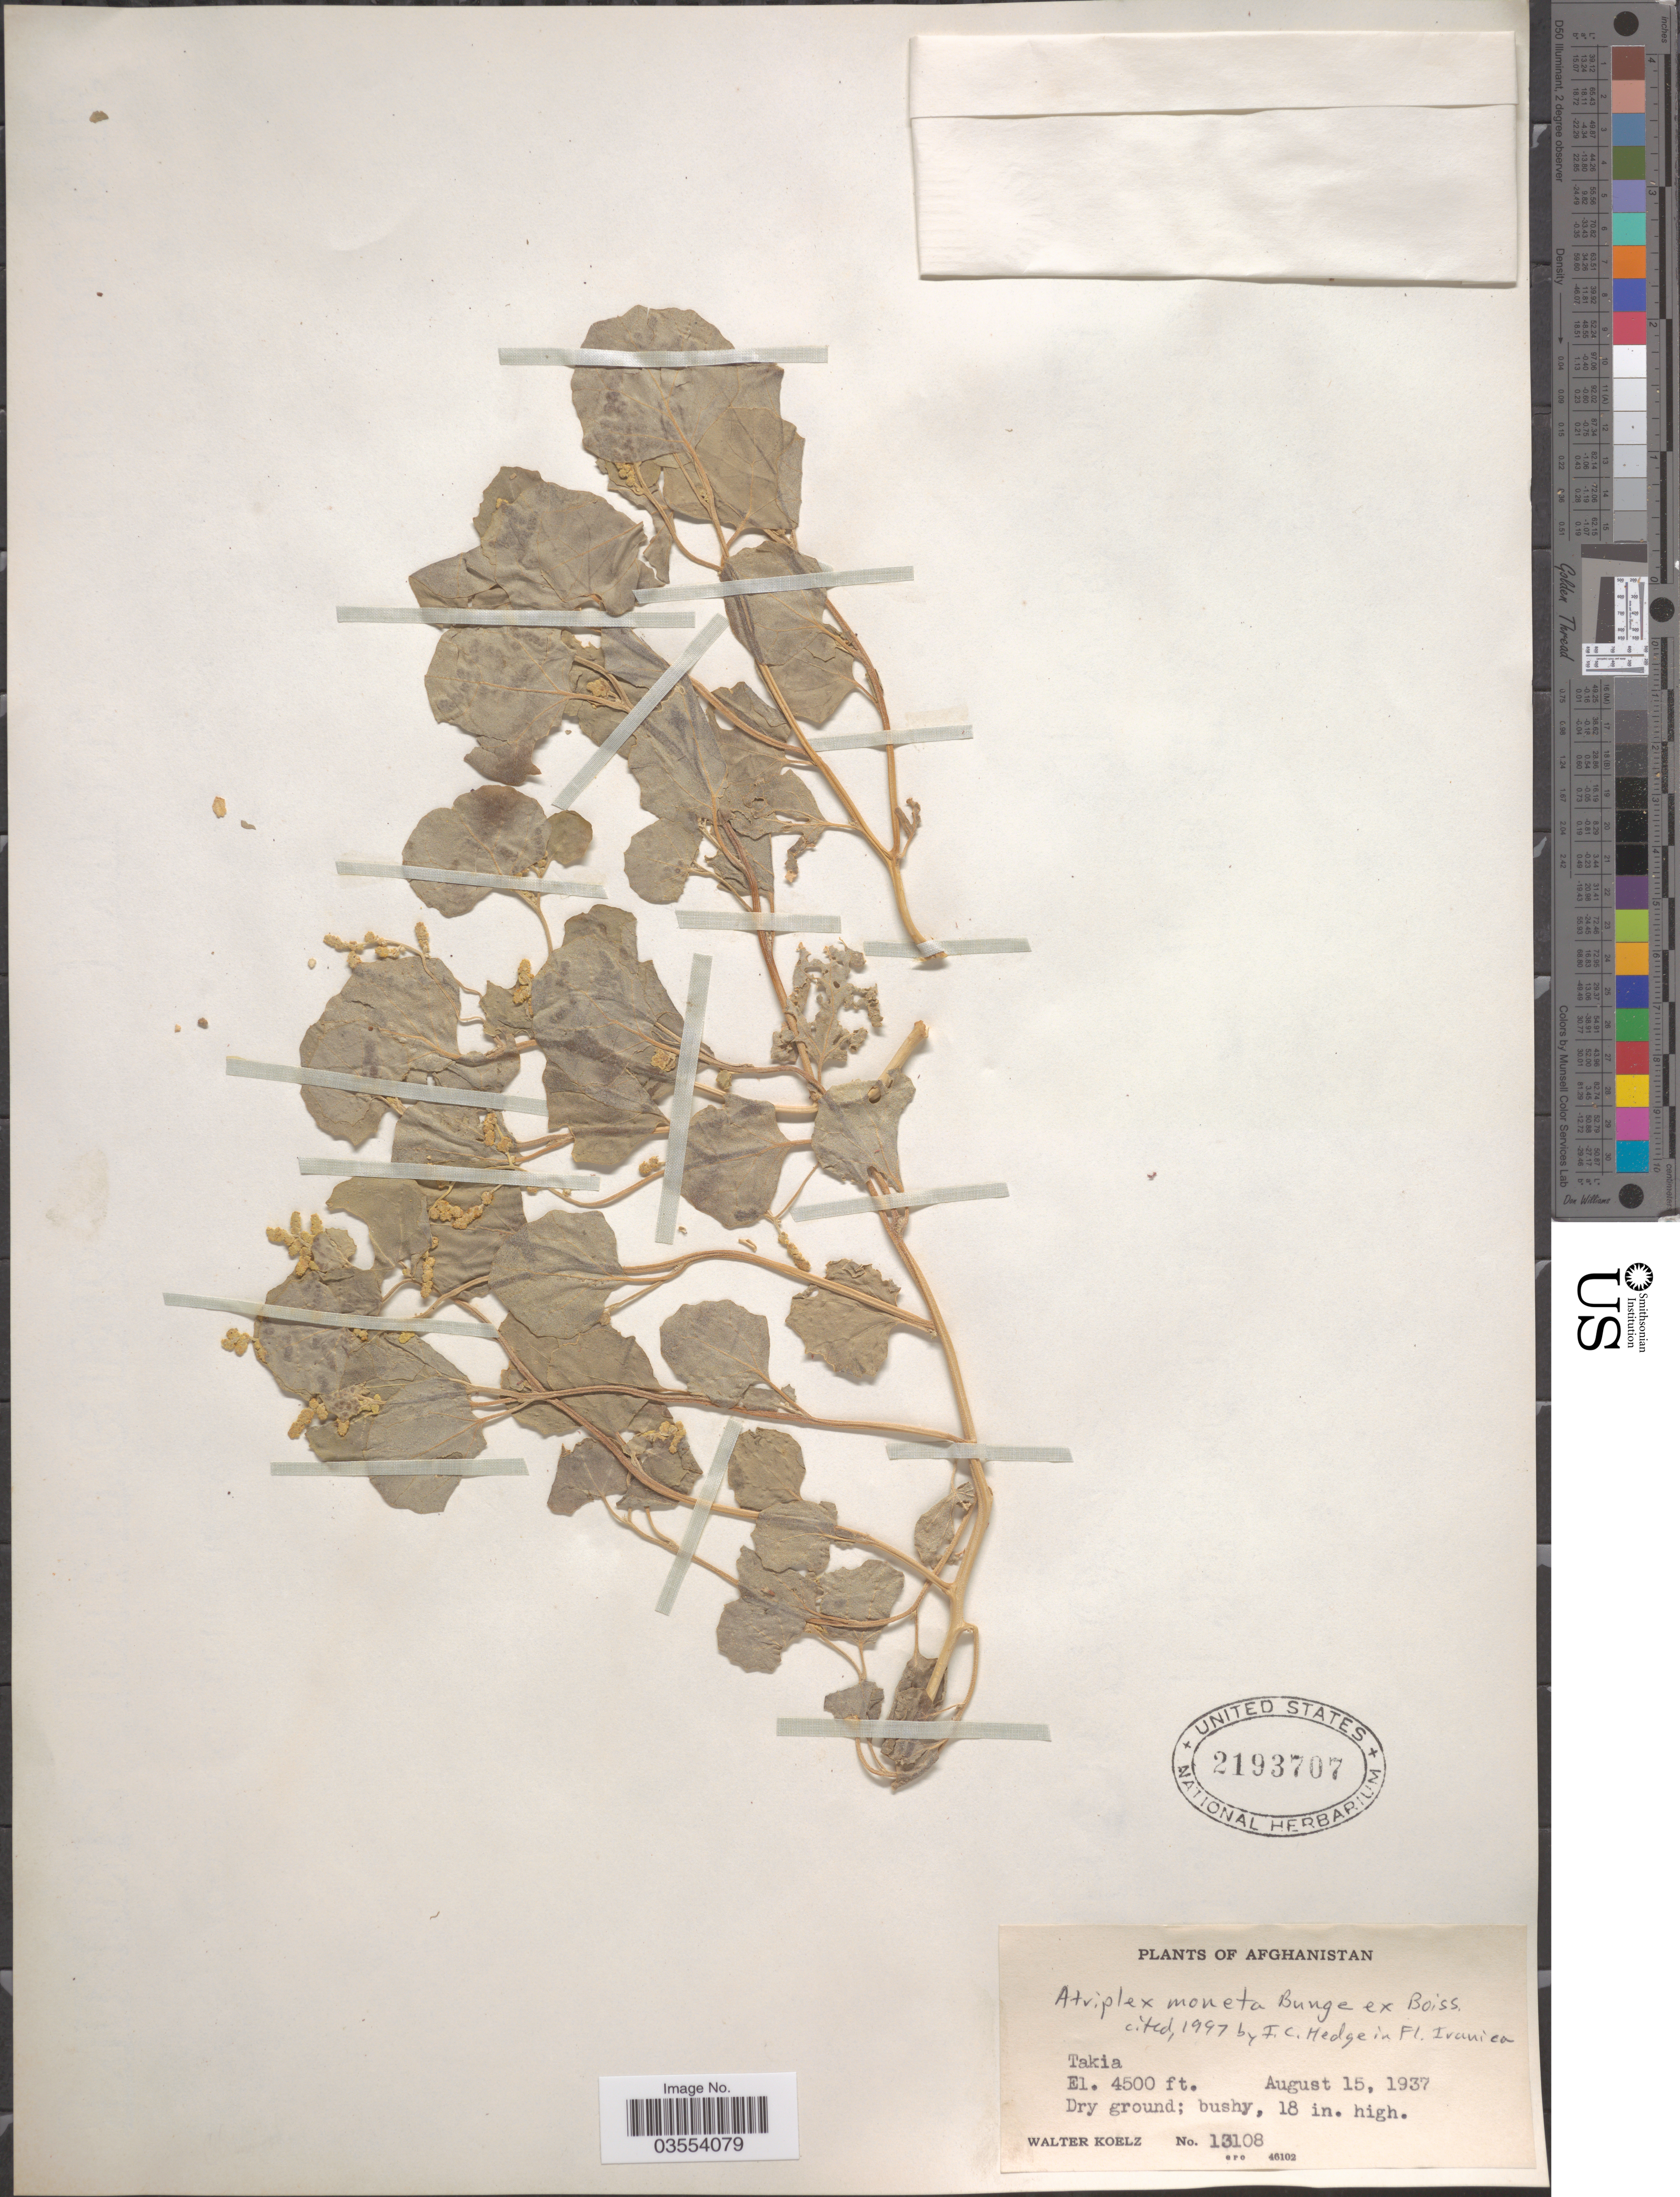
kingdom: Plantae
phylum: Tracheophyta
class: Magnoliopsida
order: Caryophyllales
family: Amaranthaceae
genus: Atriplex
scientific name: Atriplex moneta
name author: Bunge & Boiss.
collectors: W. N. Koelz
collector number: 13108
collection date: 1937-08-15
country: Afghanistan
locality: Takia.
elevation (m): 1372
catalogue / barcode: US 2193707